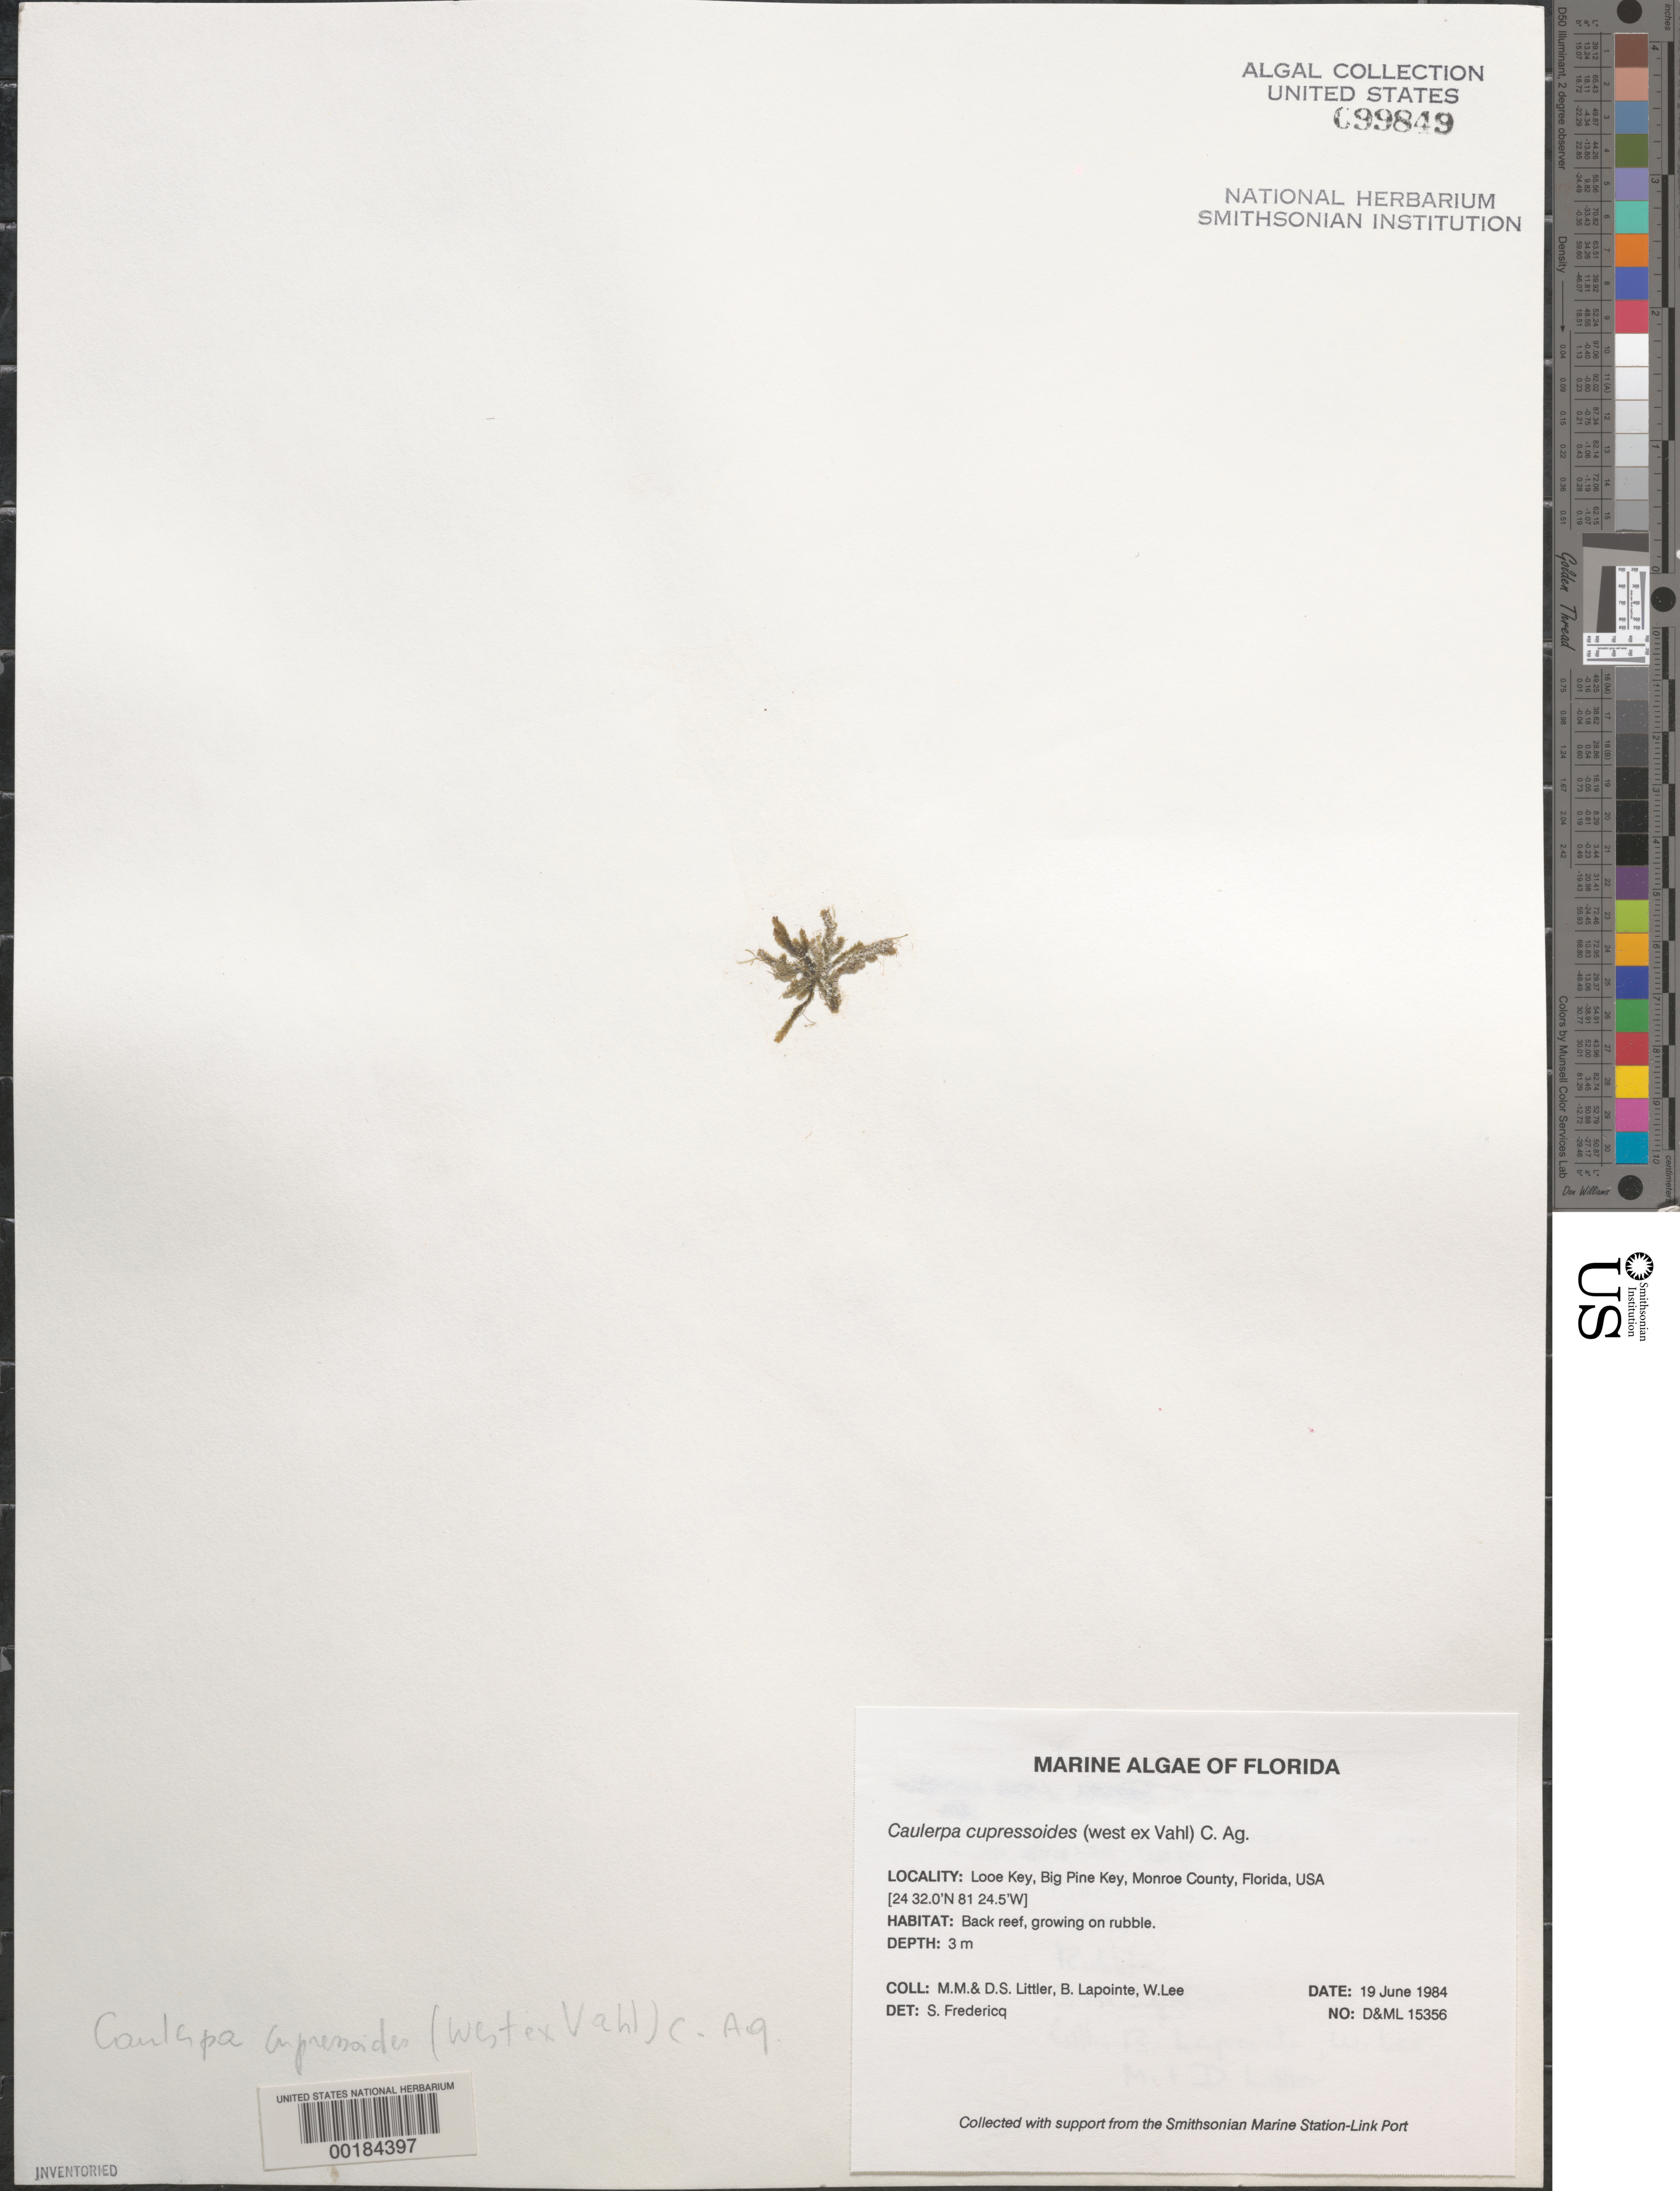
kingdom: Plantae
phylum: Chlorophyta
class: Ulvophyceae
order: Bryopsidales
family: Caulerpaceae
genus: Caulerpa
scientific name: Caulerpa cupressoides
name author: (Vahl) C. Agardh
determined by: Fredericq, S.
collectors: M. M. Littler, D. S. Littler, B. Lapointe & W. Lee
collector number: D&ML 15356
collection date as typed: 19 Jun 1984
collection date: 1984-06-19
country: United States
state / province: Florida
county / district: Monroe County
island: Looe Key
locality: Looe Key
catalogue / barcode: US 99849